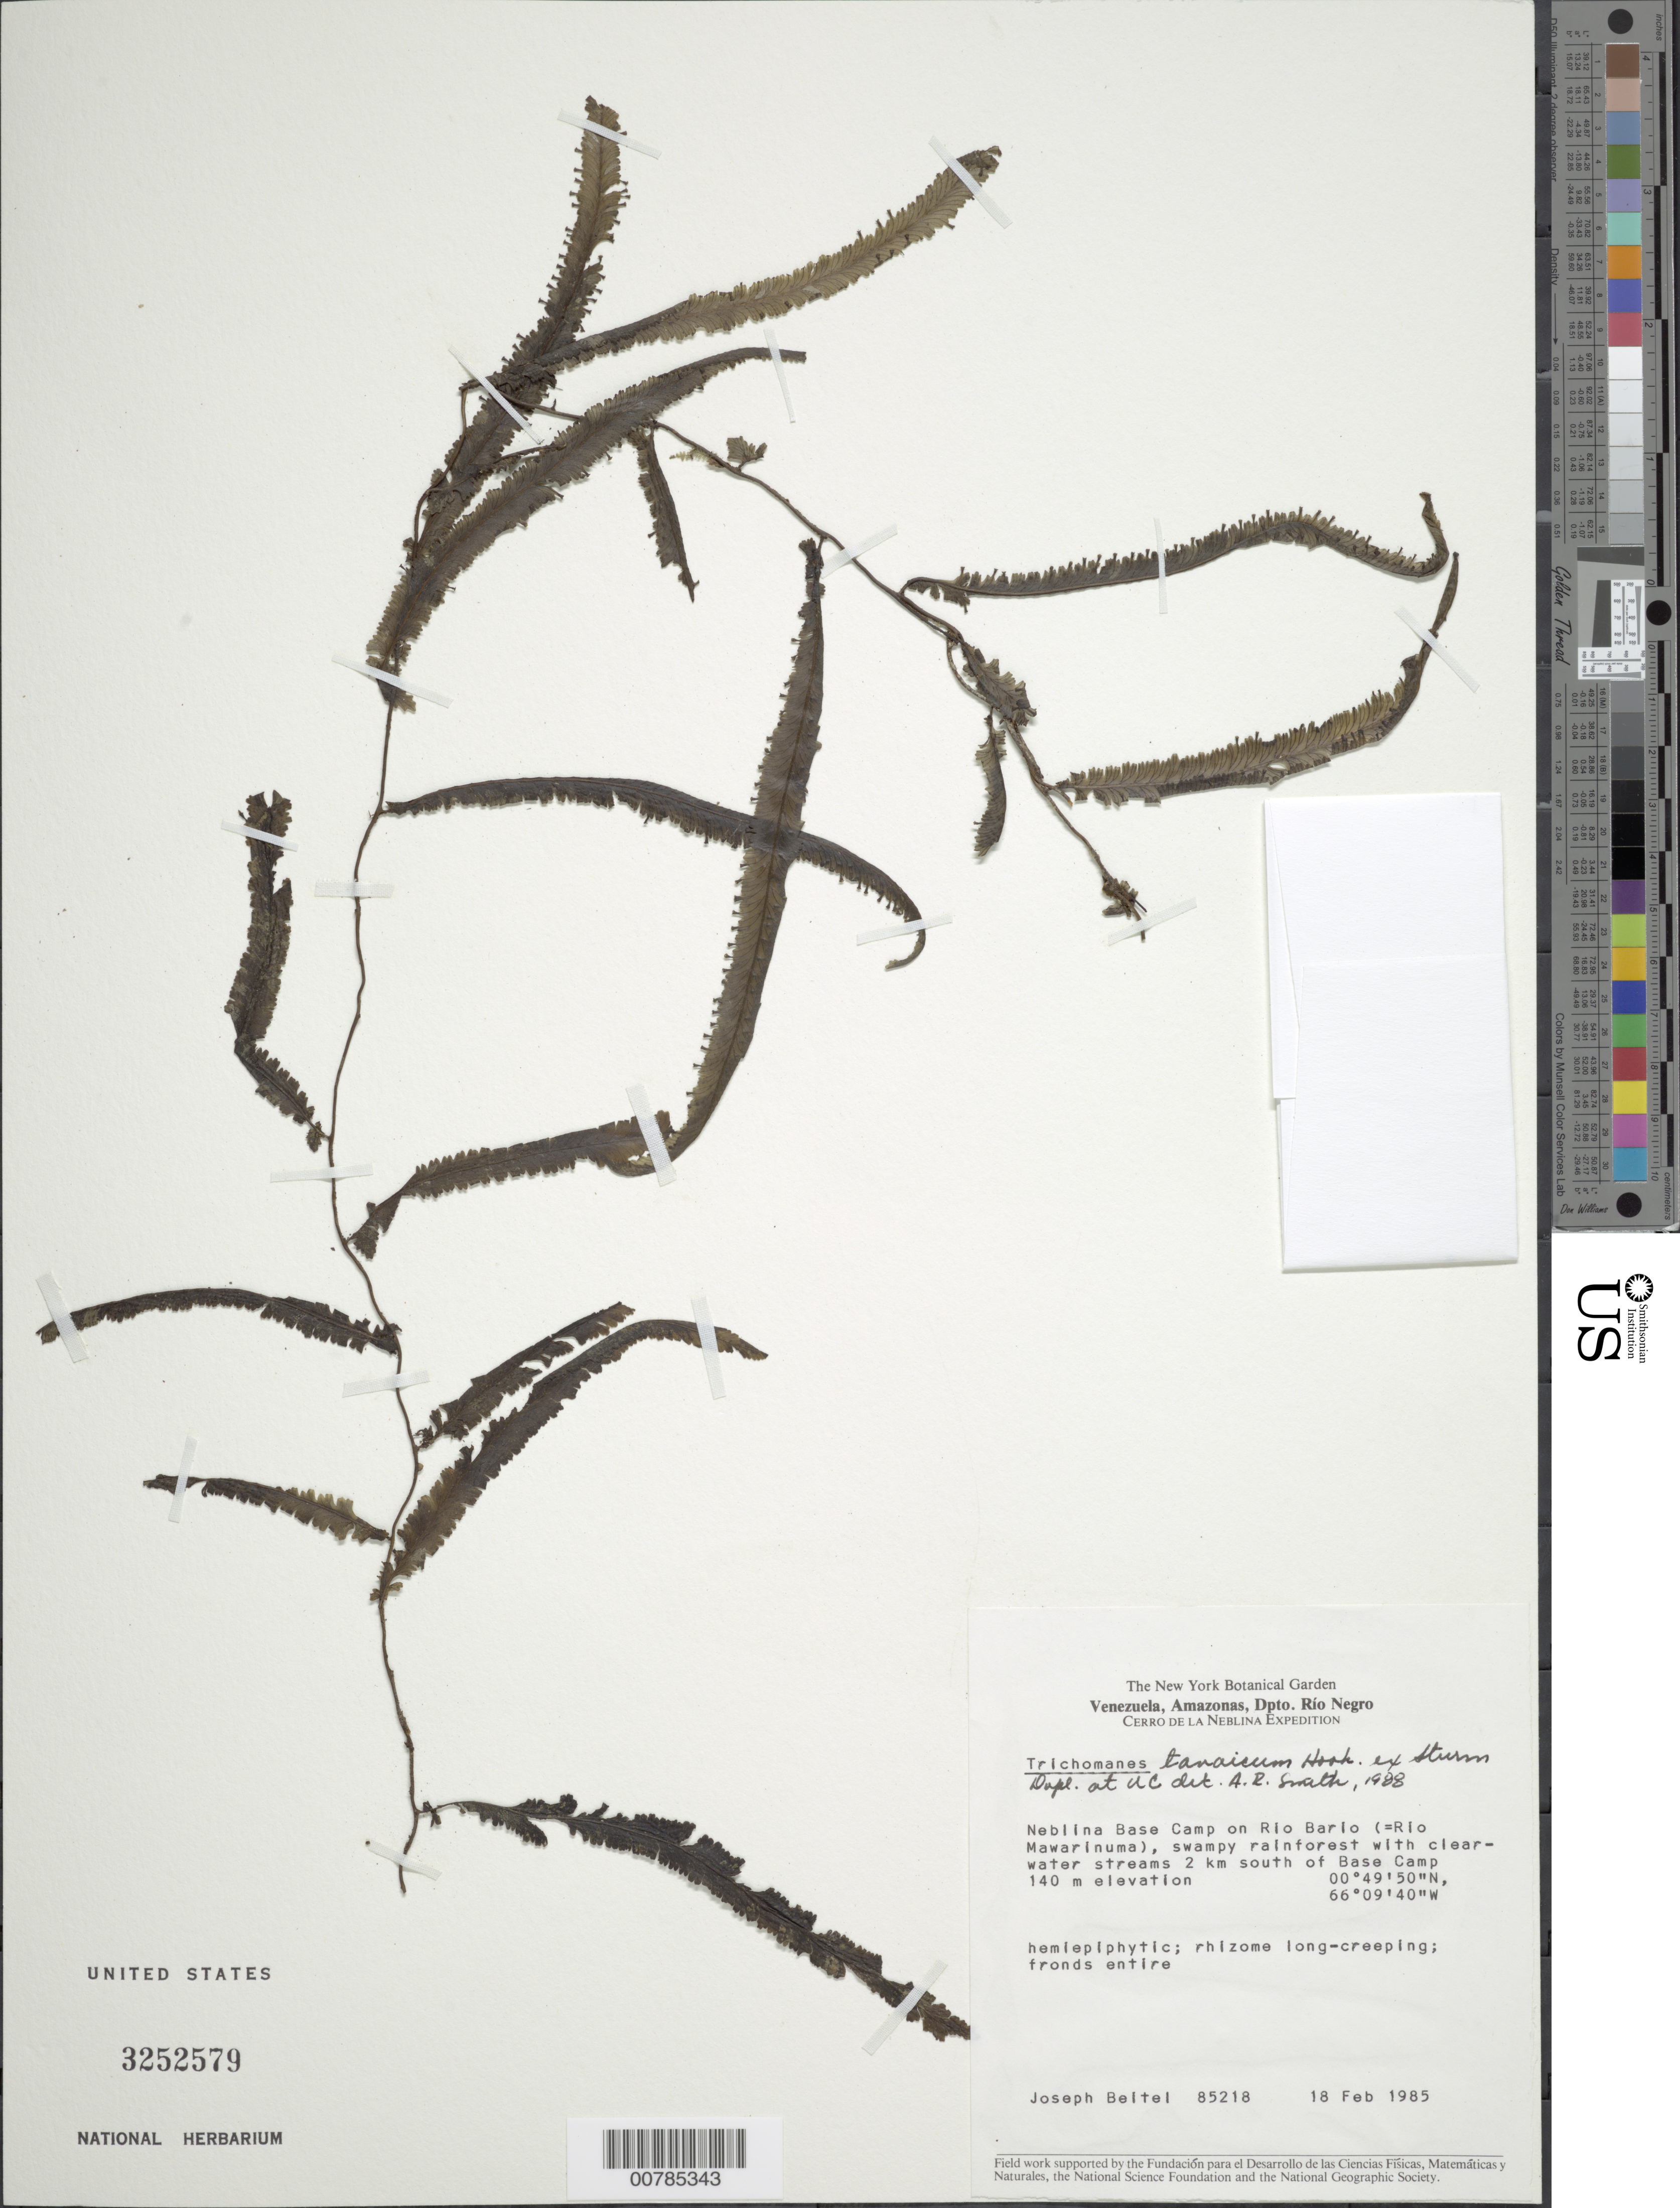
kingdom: Plantae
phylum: Tracheophyta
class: Polypodiopsida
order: Hymenophyllales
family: Hymenophyllaceae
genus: Trichomanes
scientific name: Trichomanes tanaicum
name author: Hook. ex J.W. Sturm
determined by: Smith, Alan R., (UC)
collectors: J. M. Beitel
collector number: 85218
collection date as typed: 18-Feb-85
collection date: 1985-02-18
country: Venezuela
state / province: Amazonas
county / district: Río Negro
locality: Neblina Base Camp on Río Barío (Río Mawarinuma), 2 km S of Base Camp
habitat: Swampy rainforest with clear-water streams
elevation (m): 140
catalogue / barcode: US 3252579